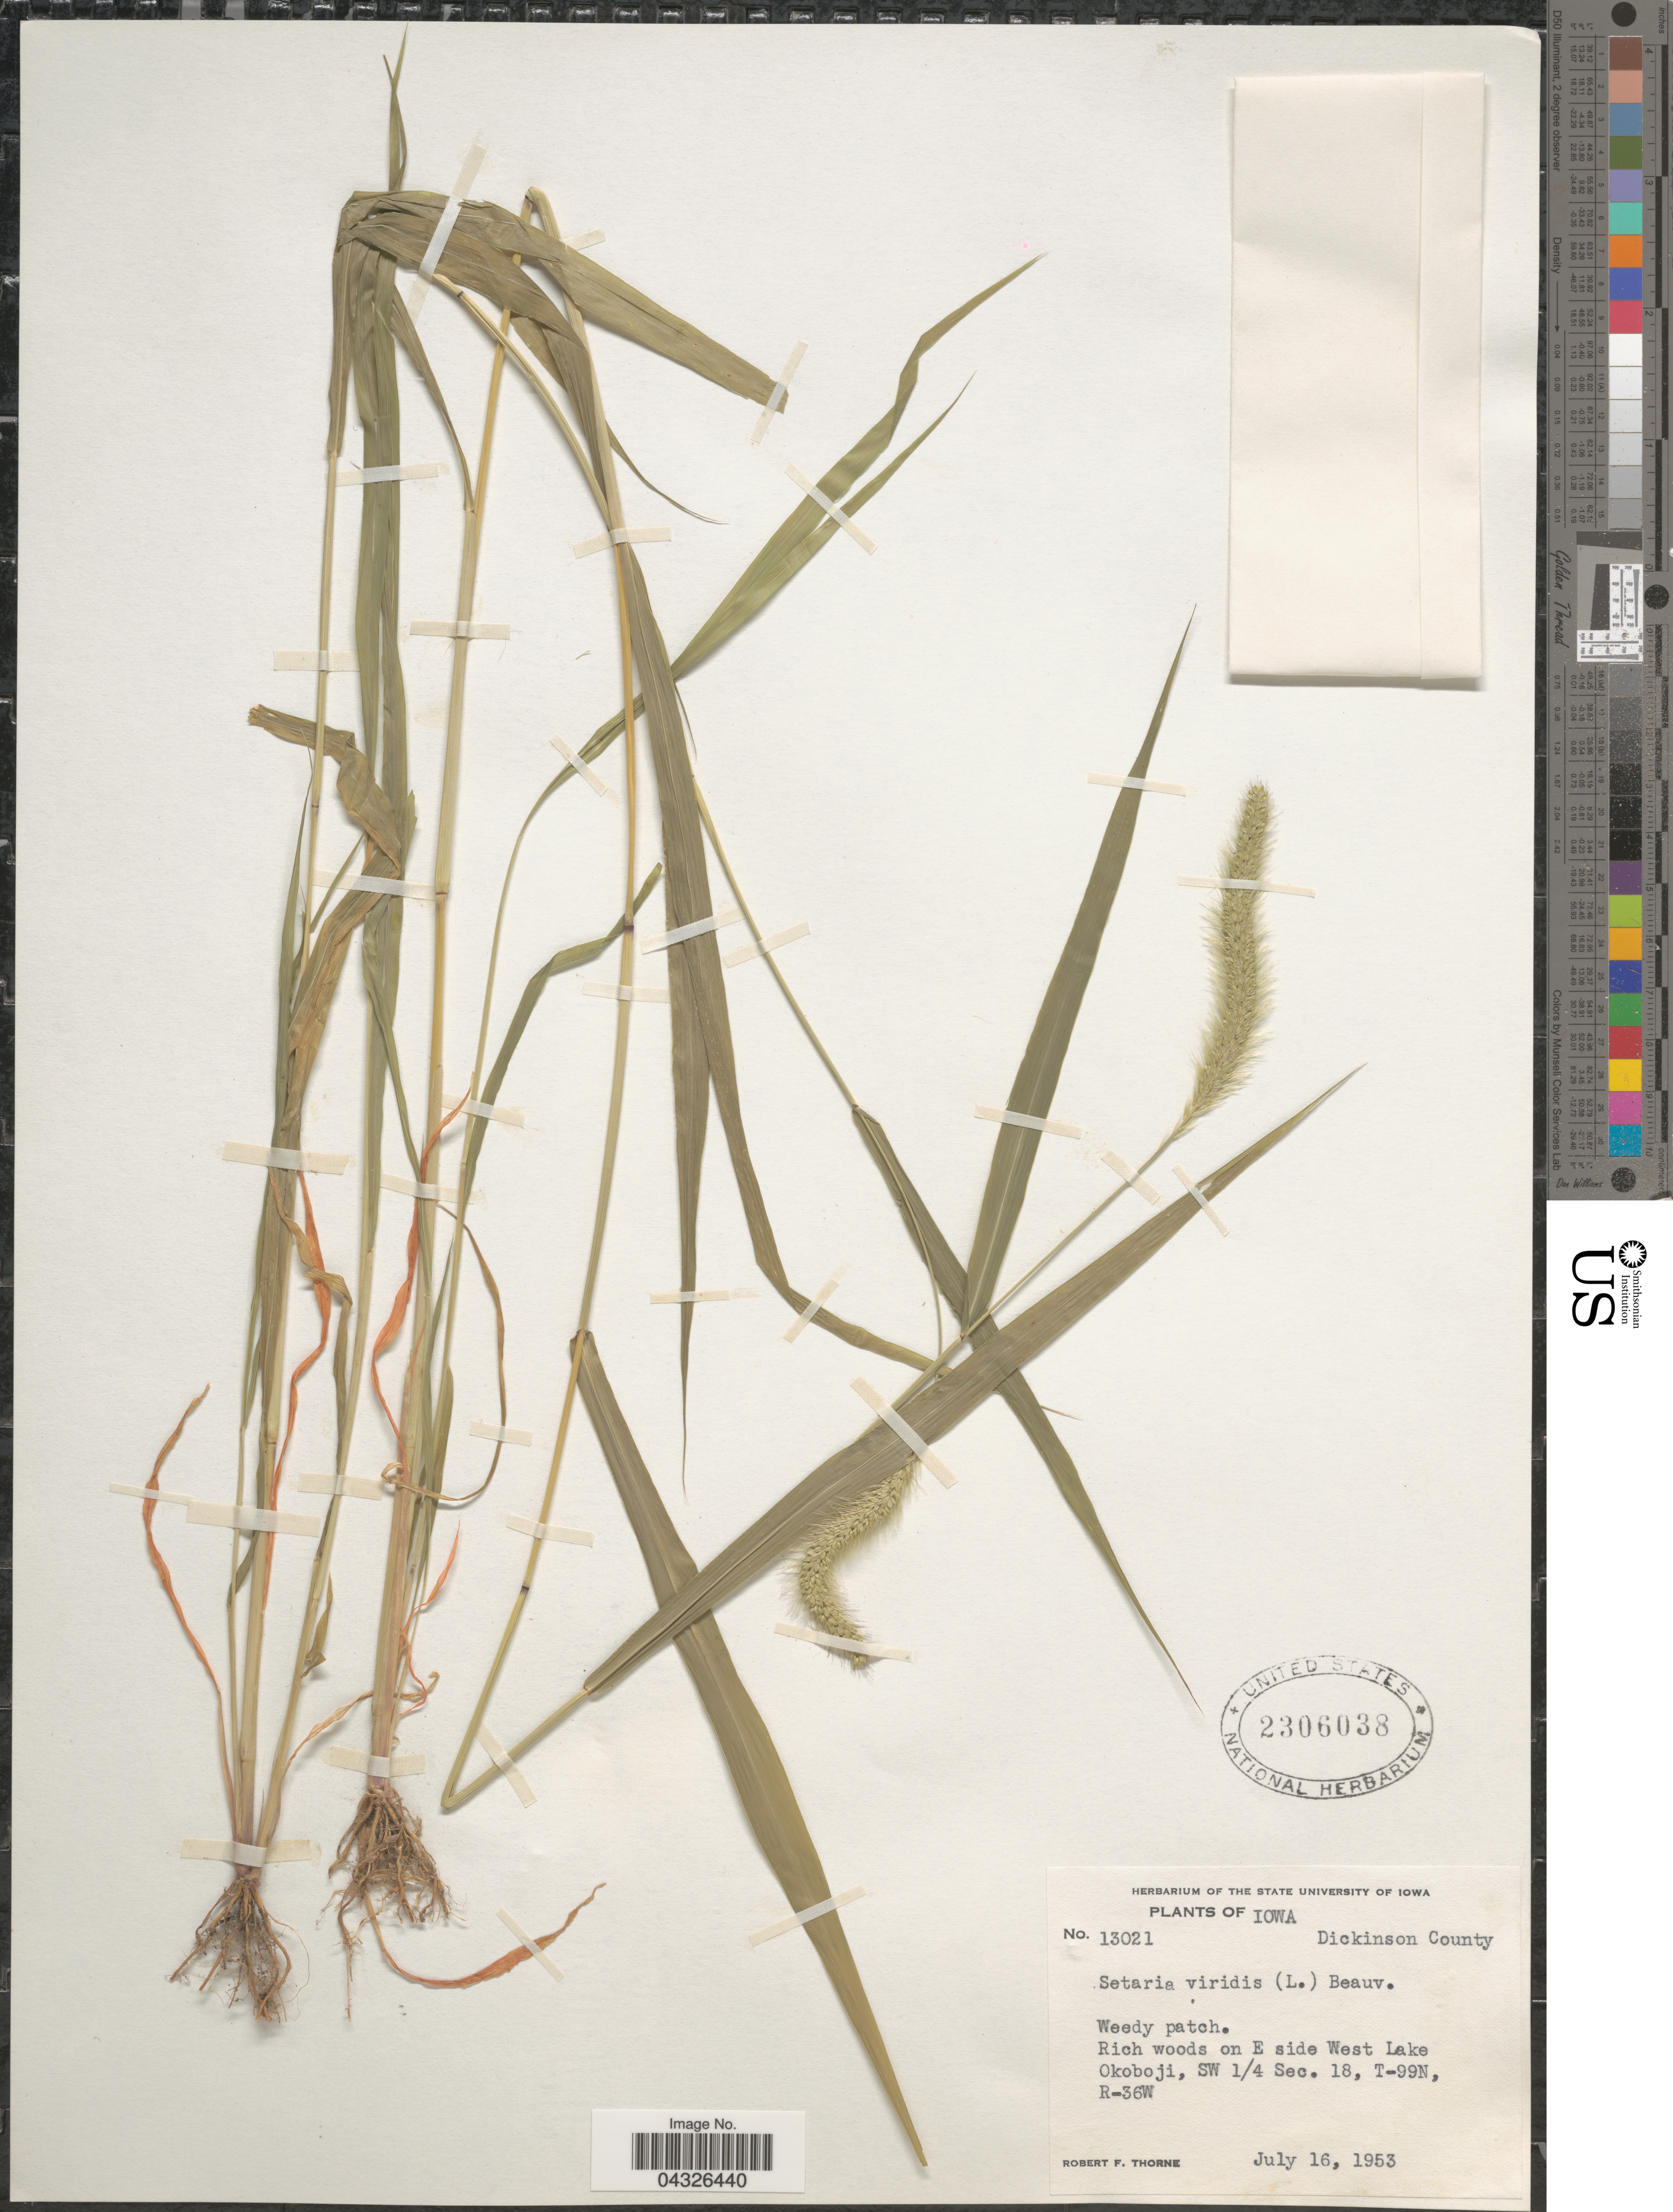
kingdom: Plantae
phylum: Tracheophyta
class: Liliopsida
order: Poales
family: Poaceae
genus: Setaria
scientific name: Setaria viridis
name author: (L.) P. Beauv.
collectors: R. F. Thorne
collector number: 13021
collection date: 1953-07-16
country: United States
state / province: Iowa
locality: Dickinson County. Rich woods on E side West Lake Okoboji, SW 1/4 Sec. 18, T-99N, R-36W.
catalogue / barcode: US 2306038